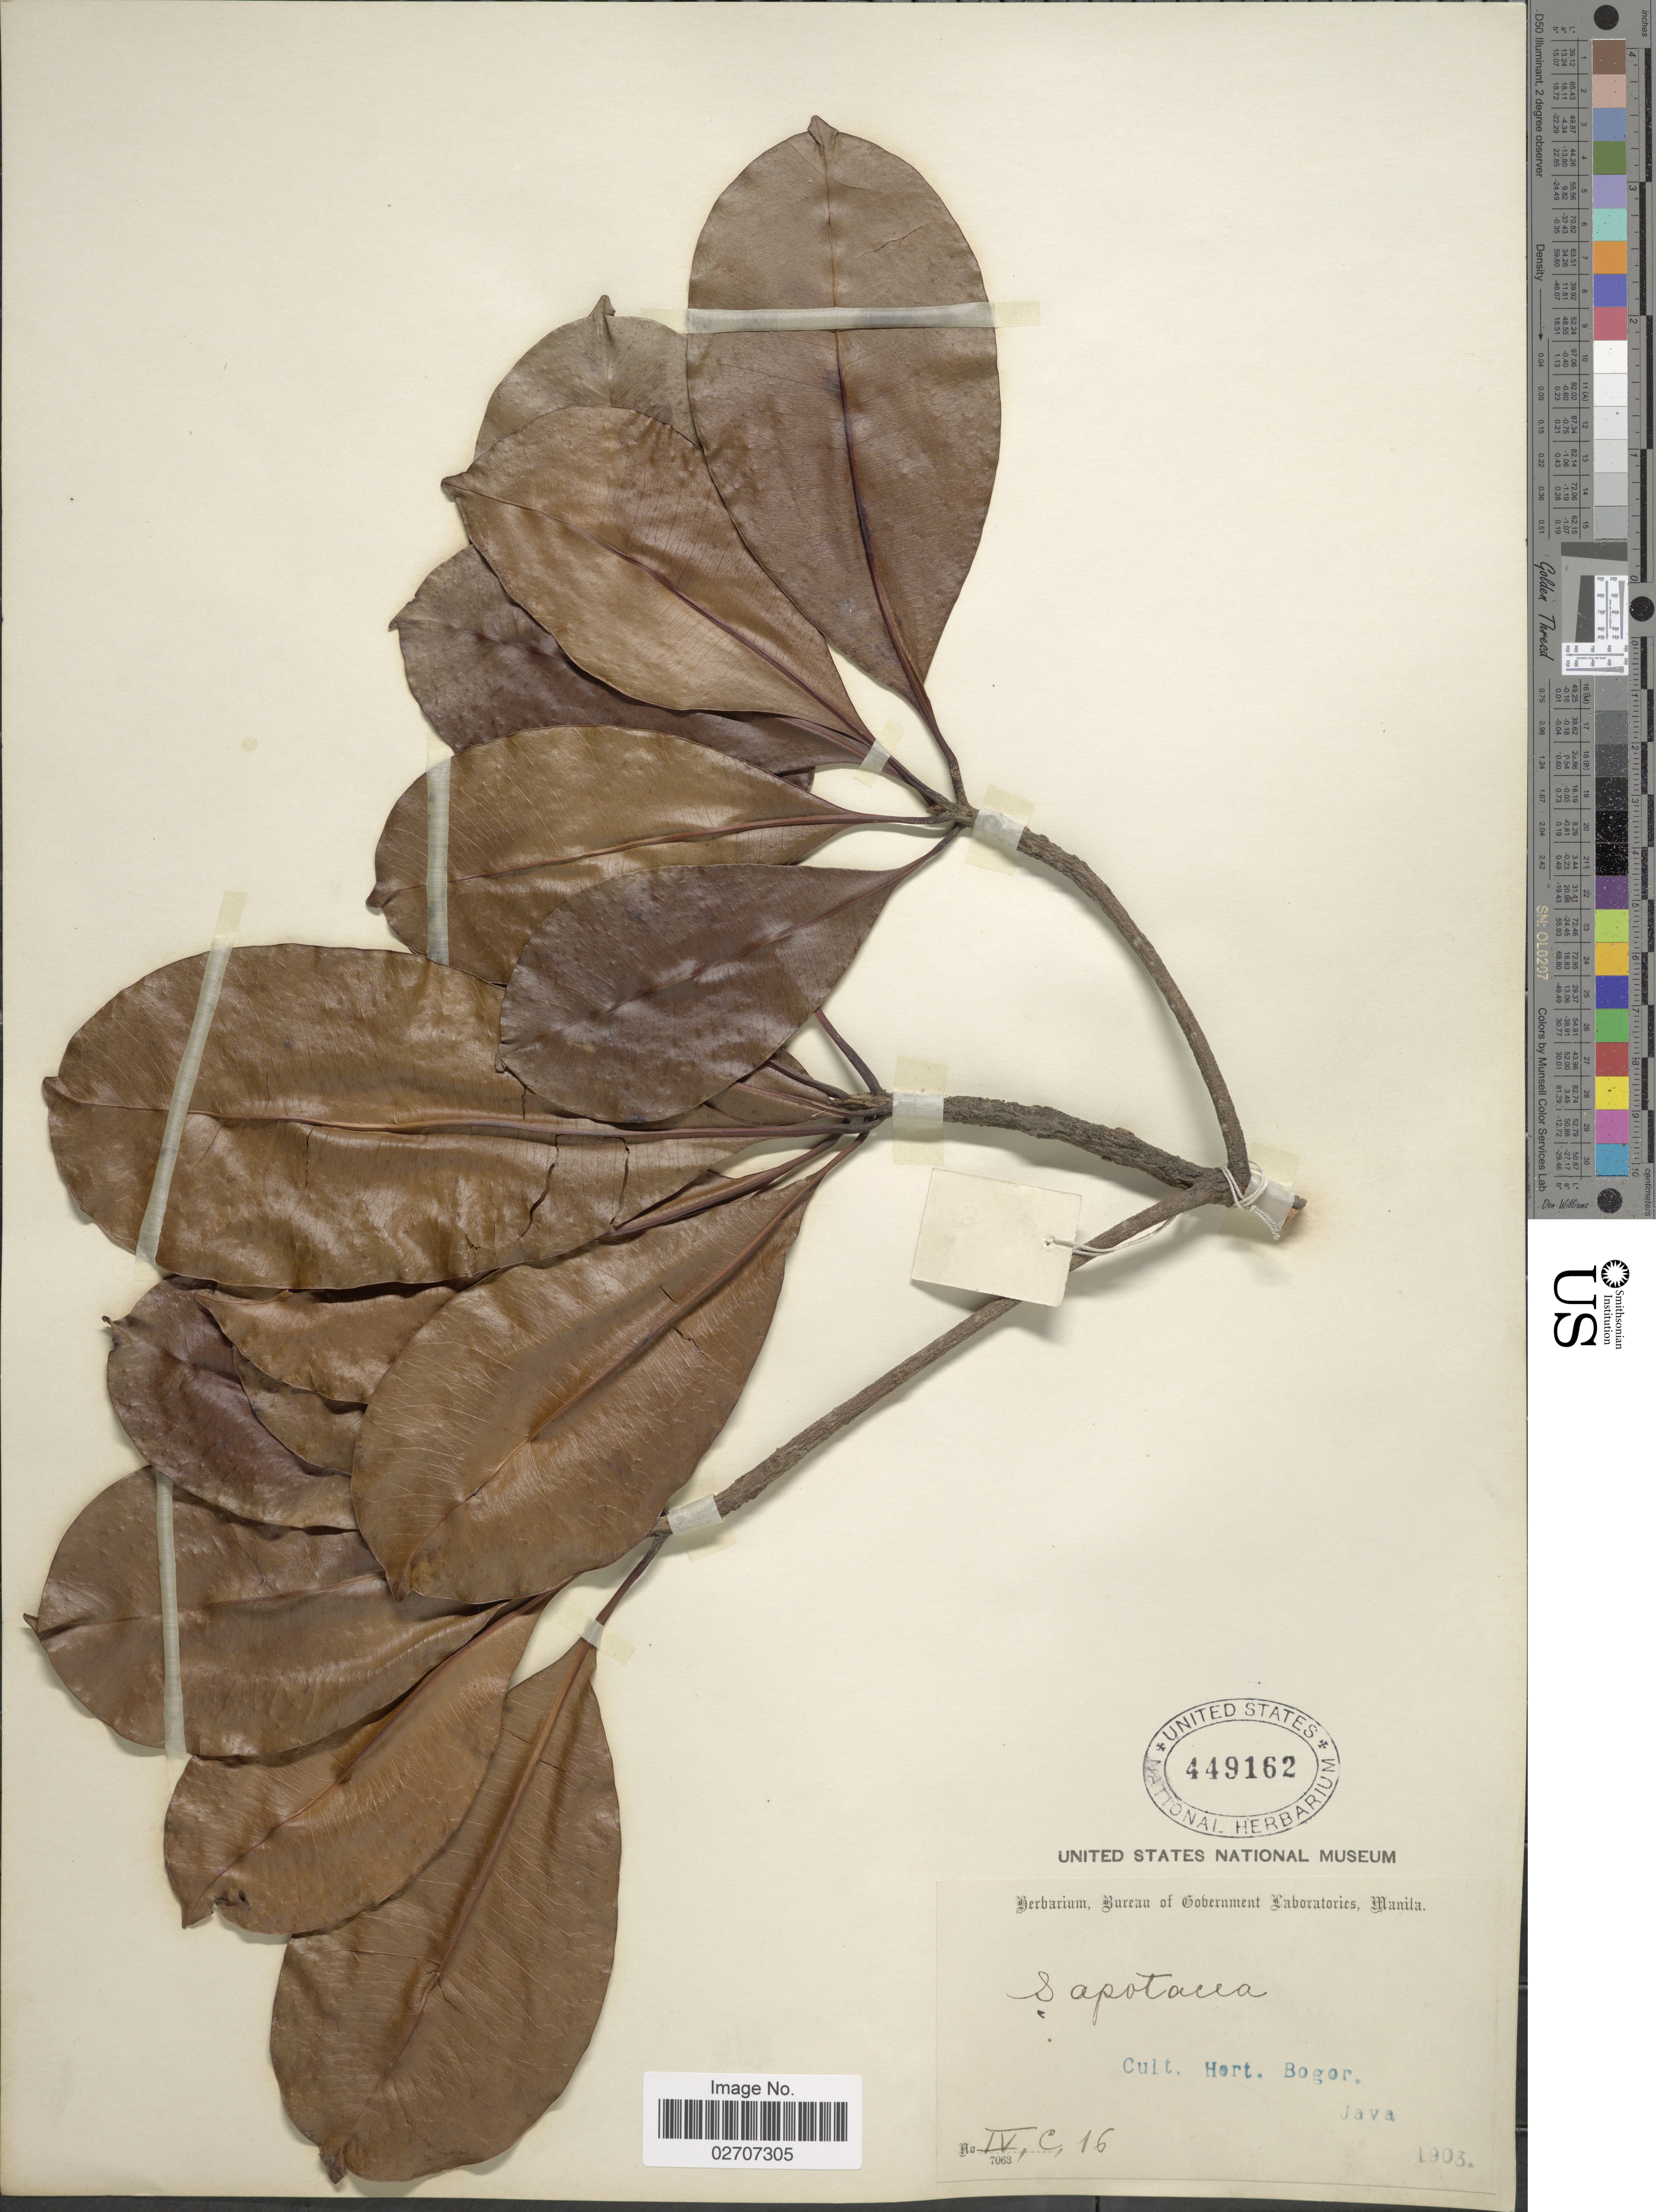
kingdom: Plantae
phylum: Tracheophyta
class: Magnoliopsida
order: Ericales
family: Sapotaceae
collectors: Ex herb. Bureau of Government Laboratories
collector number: IV,C,16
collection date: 1903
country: Indonesia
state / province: Java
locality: Cult. Hort. Bogor. Java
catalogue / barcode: US 449162